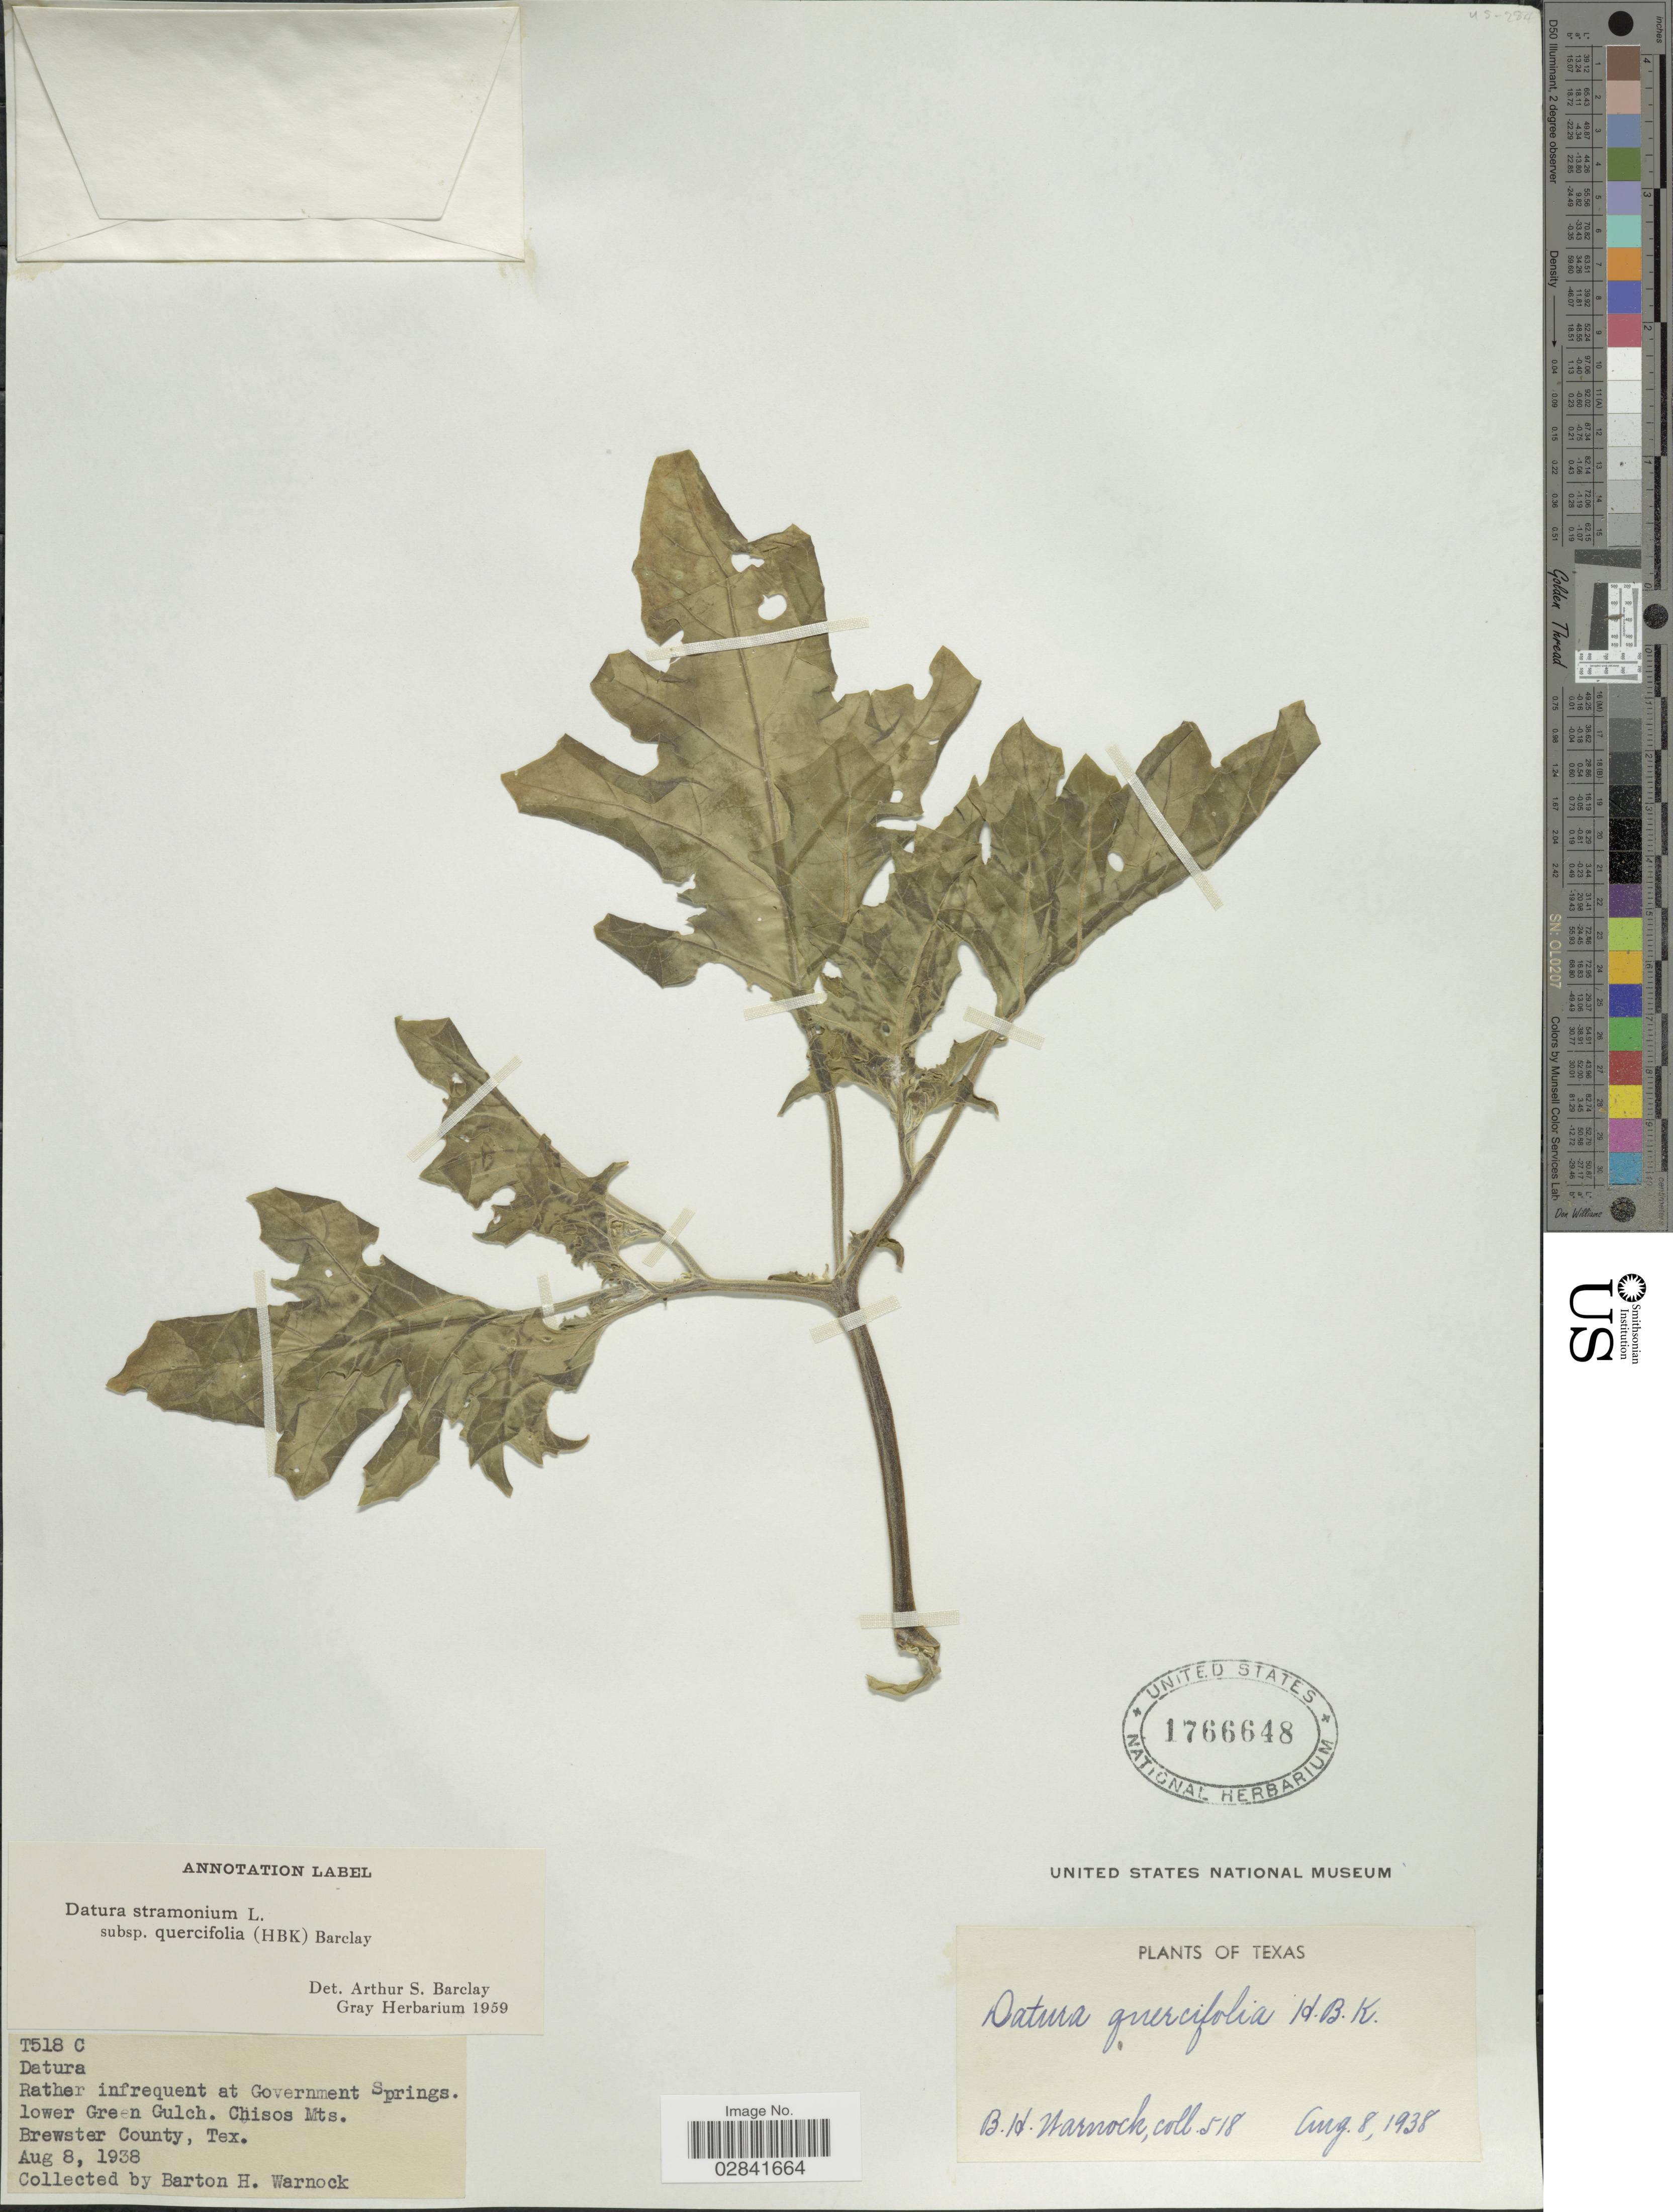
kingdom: Plantae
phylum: Tracheophyta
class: Magnoliopsida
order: Solanales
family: Solanaceae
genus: Datura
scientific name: Datura quercifolia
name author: Kunth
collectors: B. H. Warnock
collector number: T518C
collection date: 1938-08-08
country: United States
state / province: Texas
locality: Rather infrequent at Government Springs. lower Green Gulch. Chisos Mts. Brewster County.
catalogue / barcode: US 1766648